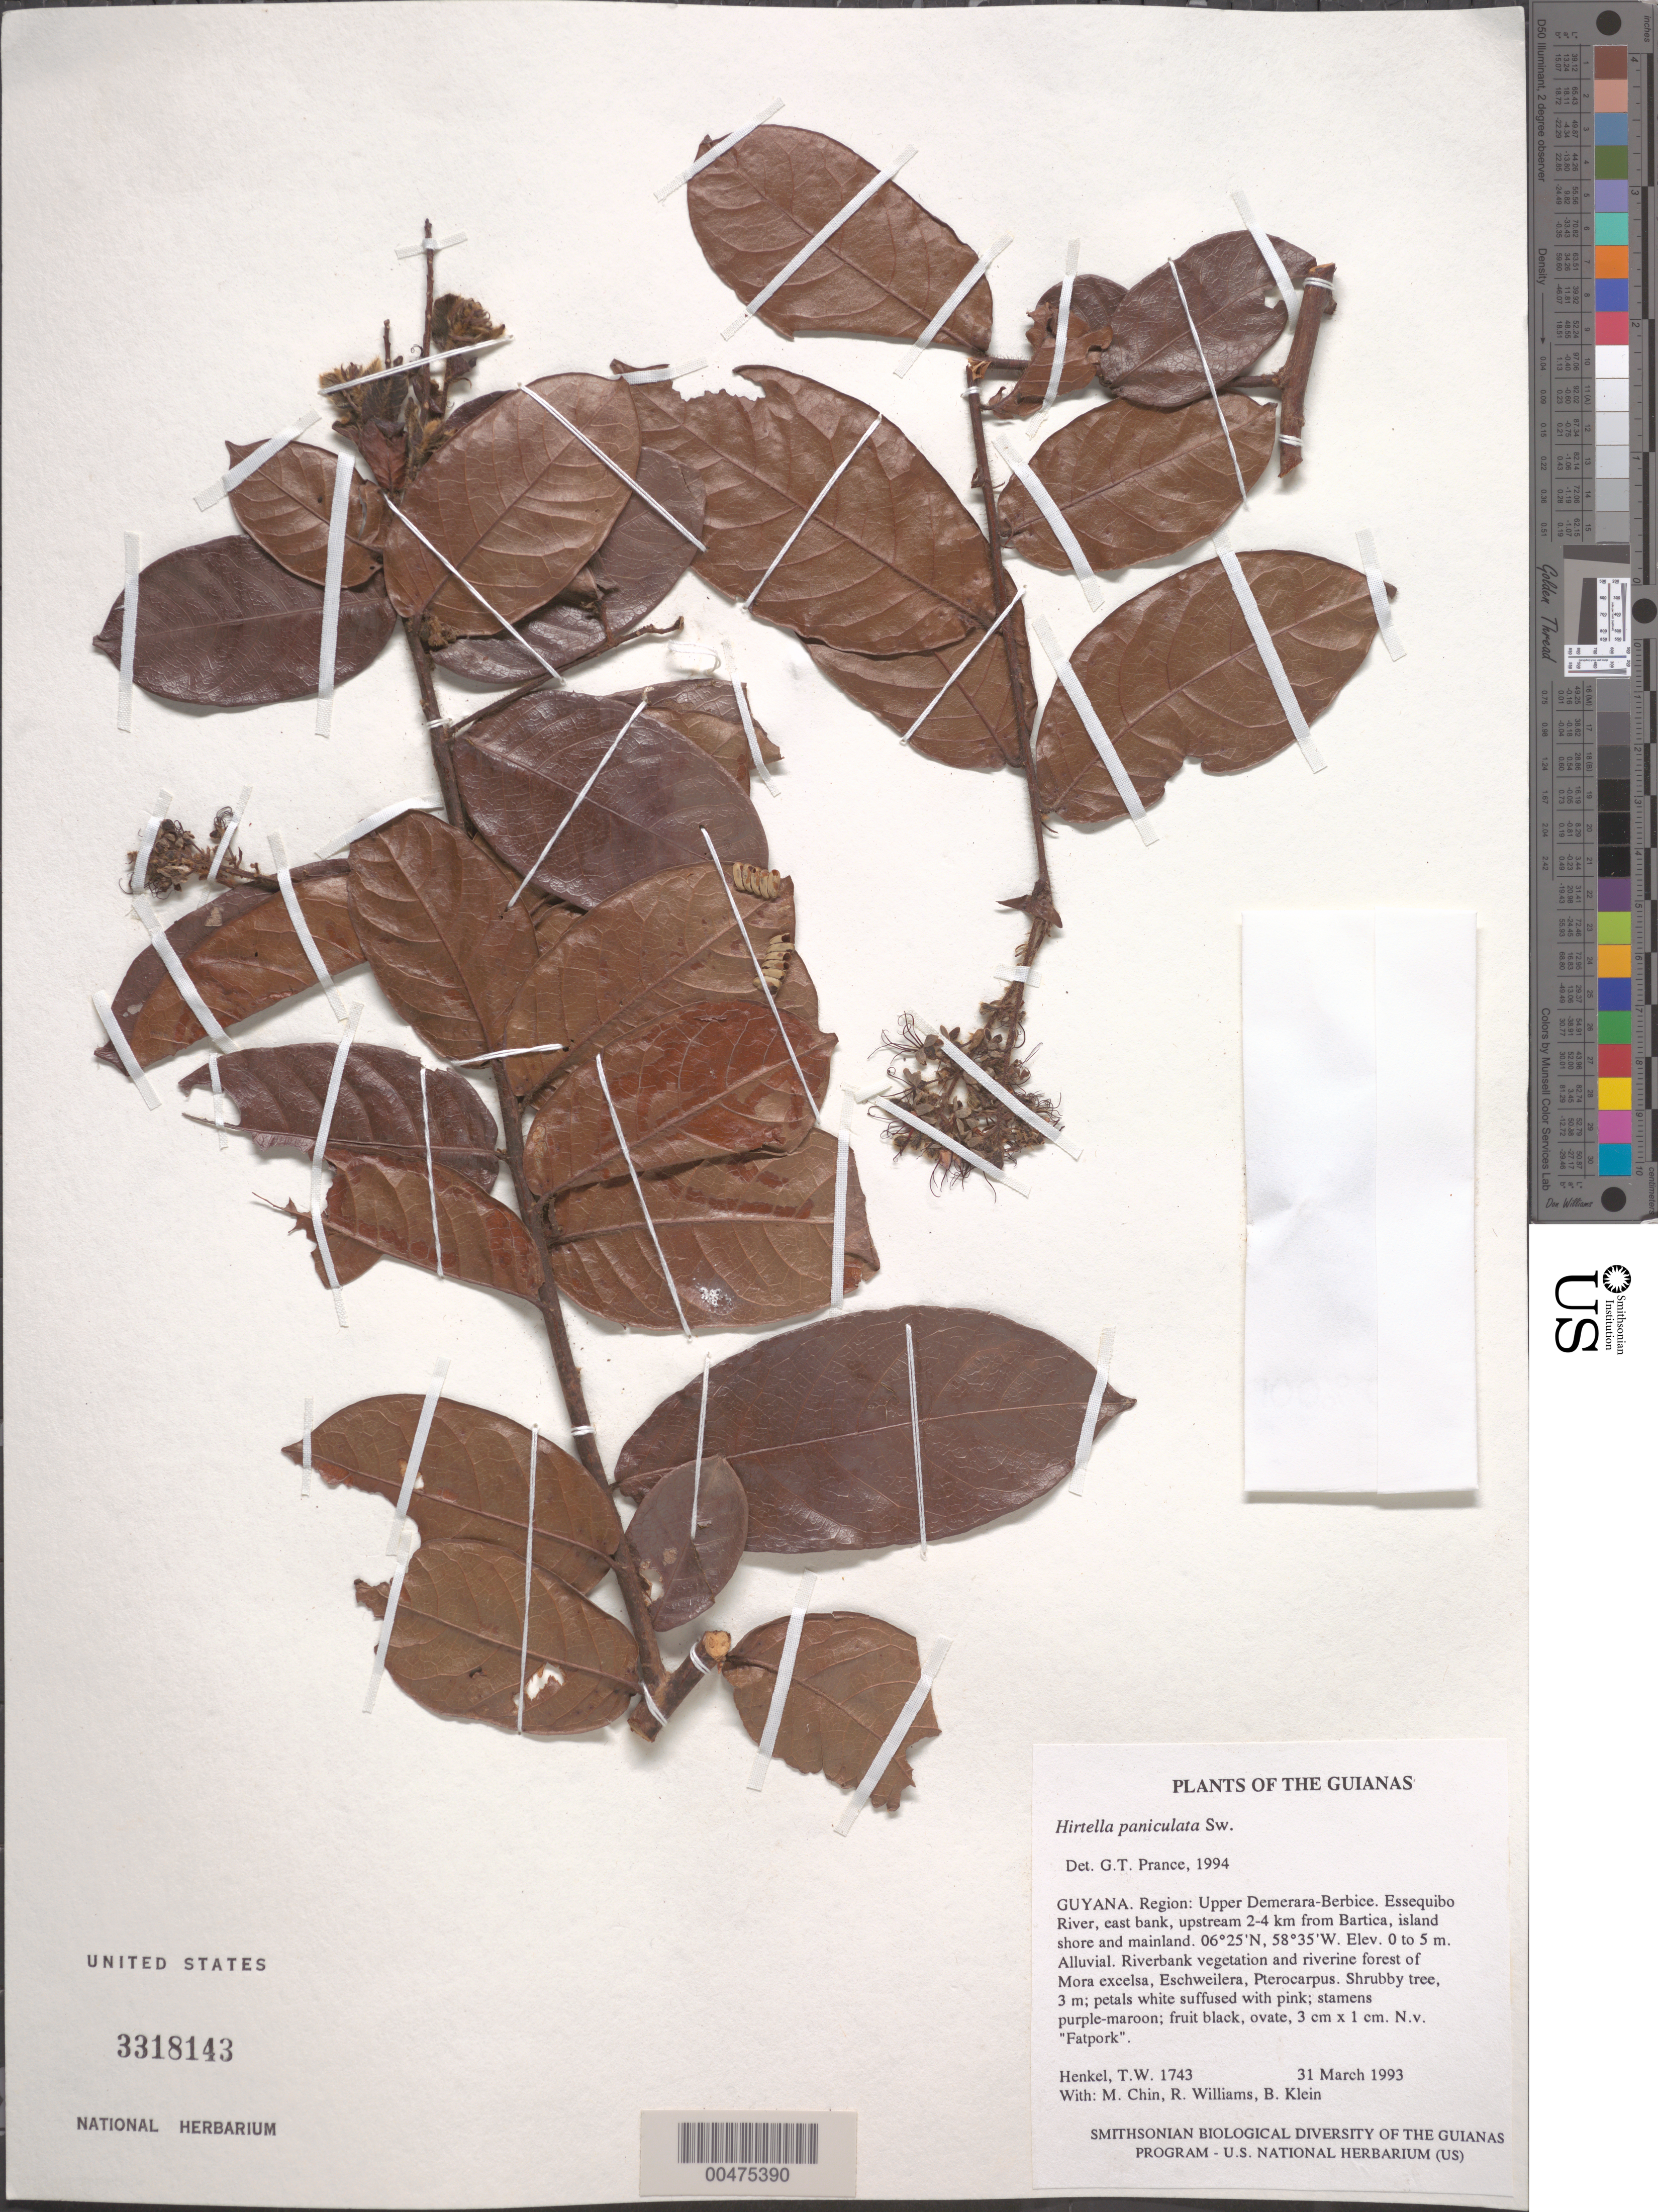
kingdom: Plantae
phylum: Tracheophyta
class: Magnoliopsida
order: Malpighiales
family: Chrysobalanaceae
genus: Hirtella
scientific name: Hirtella paniculata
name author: Sw.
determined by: Prance, G. T.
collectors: T. Henkel, M. Chin, R. Williams & B. Klein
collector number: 1743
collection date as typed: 31 March 1993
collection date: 1993-03-31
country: Guyana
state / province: U. Demerara-Berbice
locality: Essequibo River, E bank, upstream 2-4 km from Bartica, island shore and mainland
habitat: Alluvial. Riverbank vegetation and riverine forest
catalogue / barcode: US 3318143